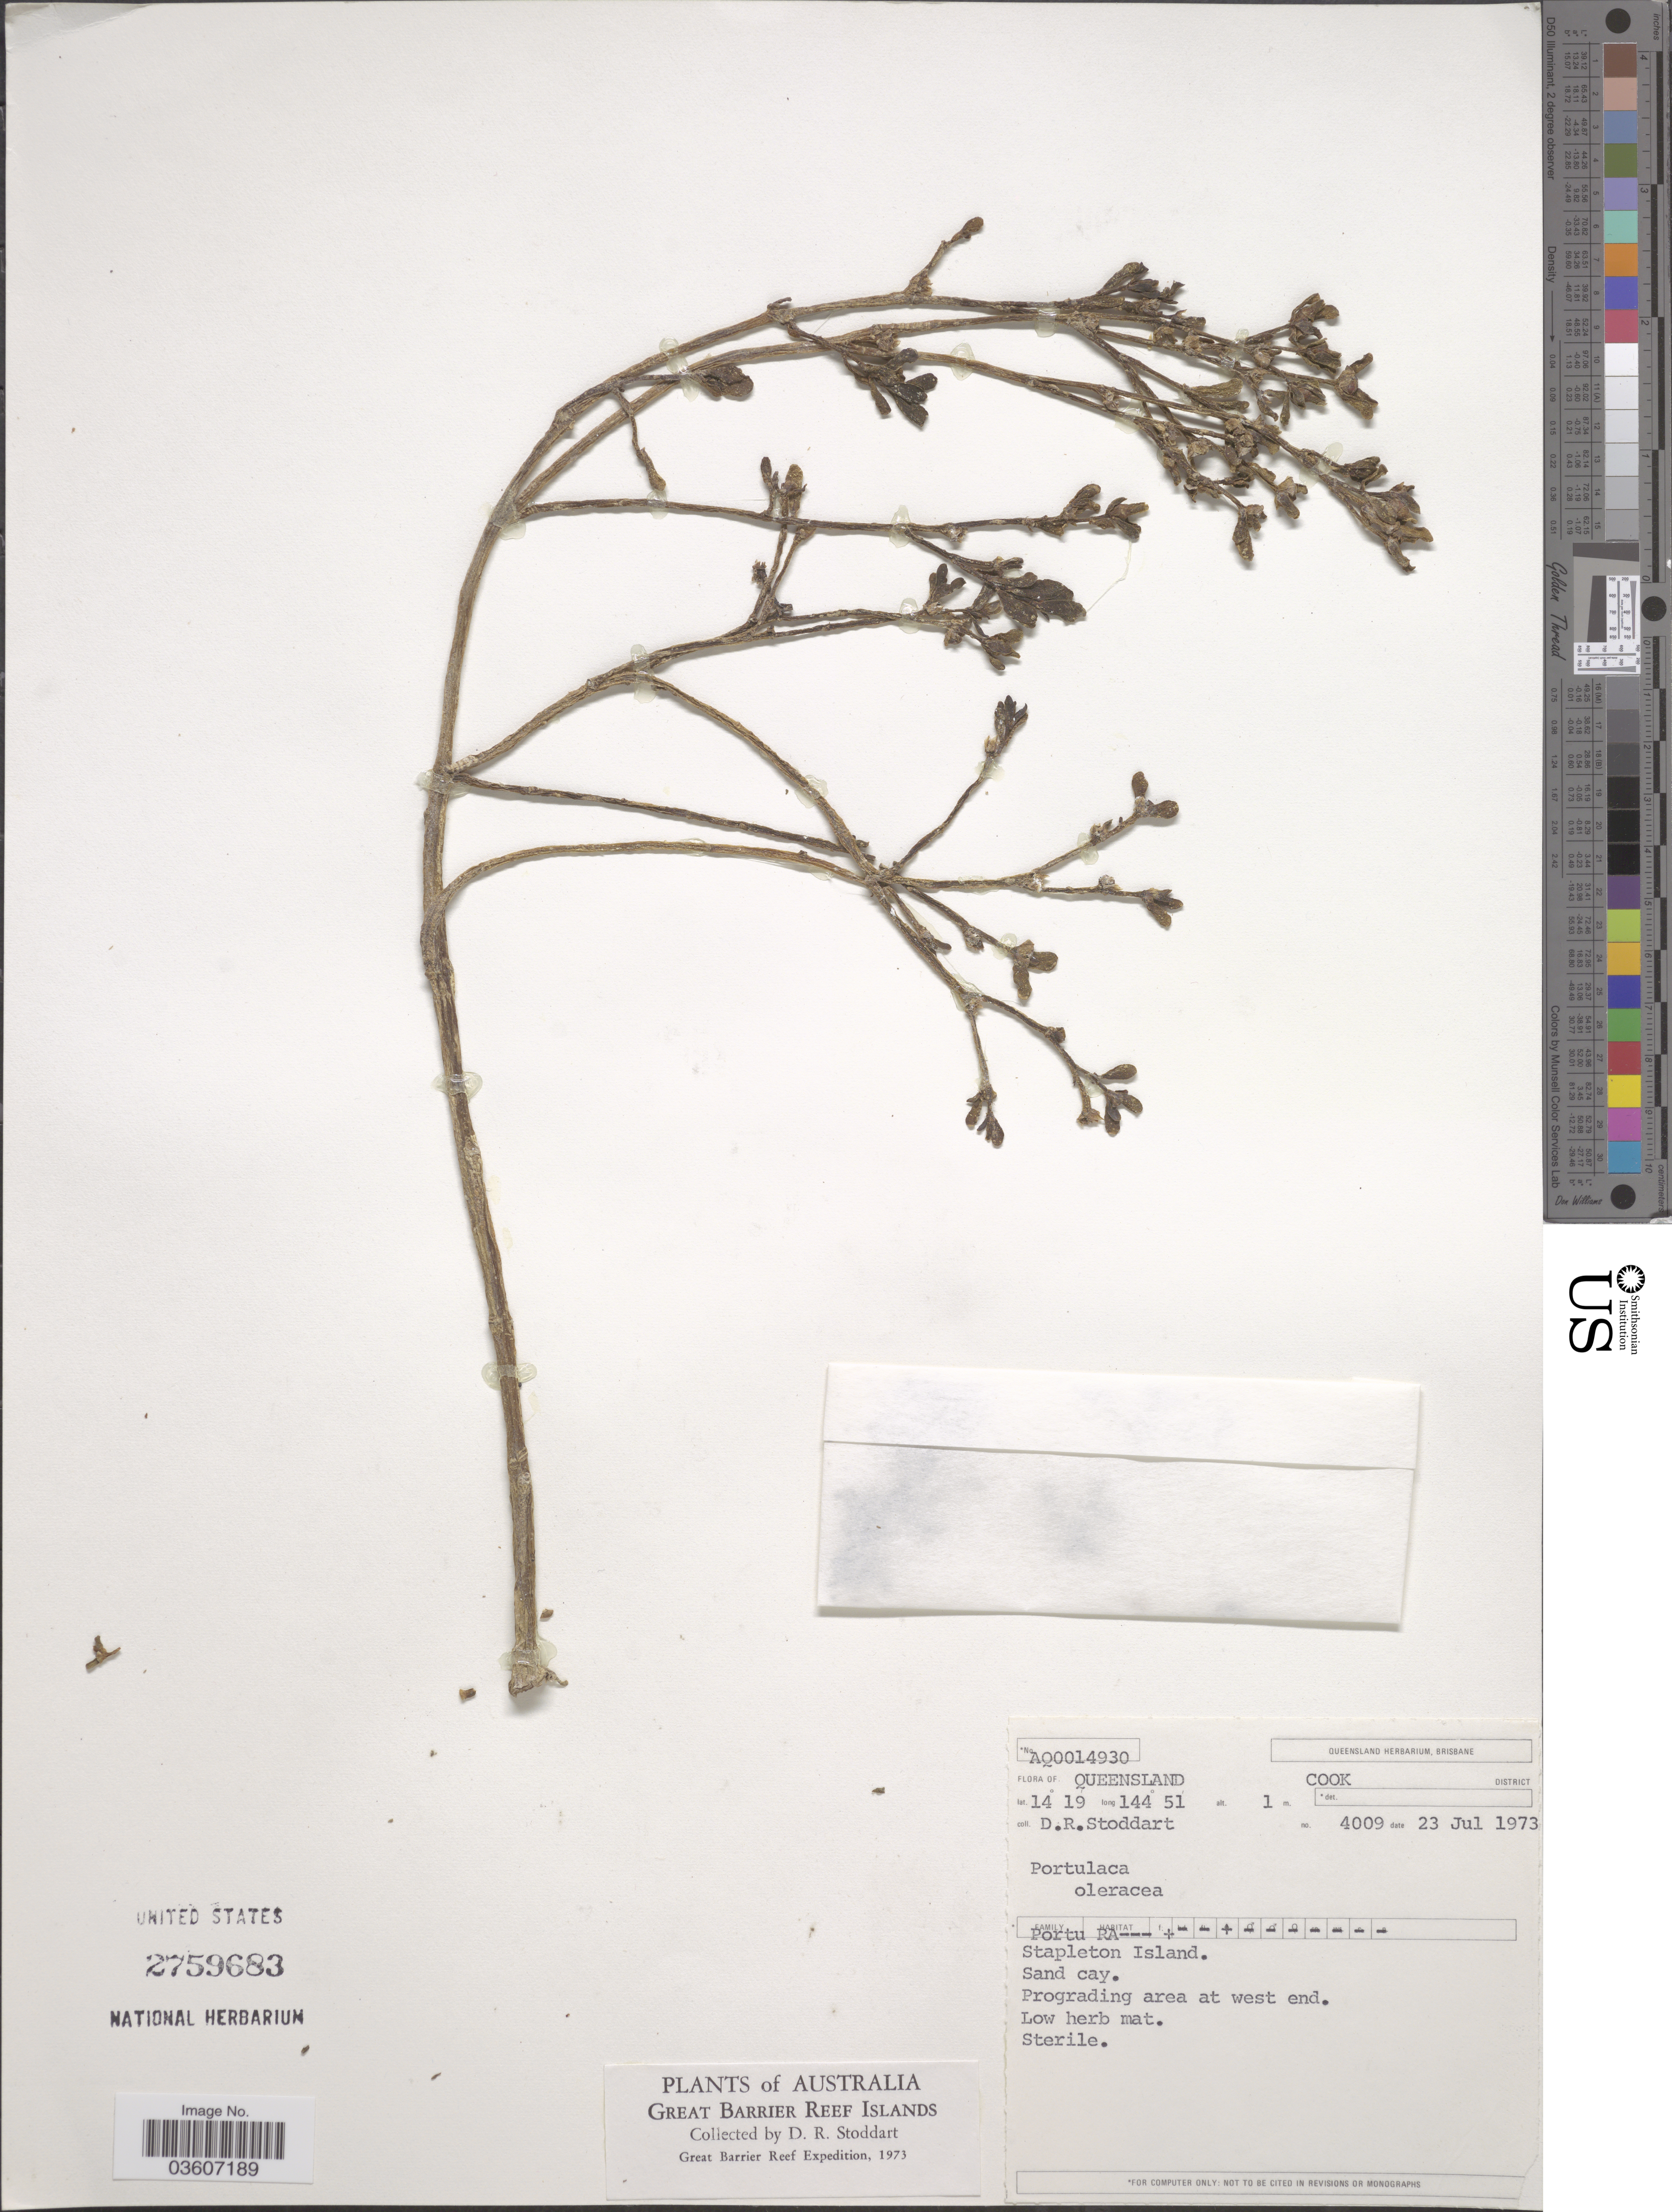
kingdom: Plantae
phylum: Tracheophyta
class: Magnoliopsida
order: Caryophyllales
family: Portulacaceae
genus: Portulaca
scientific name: Portulaca oleracea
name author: L.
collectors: D. R. Stoddart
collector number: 4009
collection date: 1973-07-23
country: Australia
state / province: Queensland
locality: Cook District. Stapleton Island. Great Barrier Reef Islands. Great Barrier Reef.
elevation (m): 1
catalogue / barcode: US 2759683